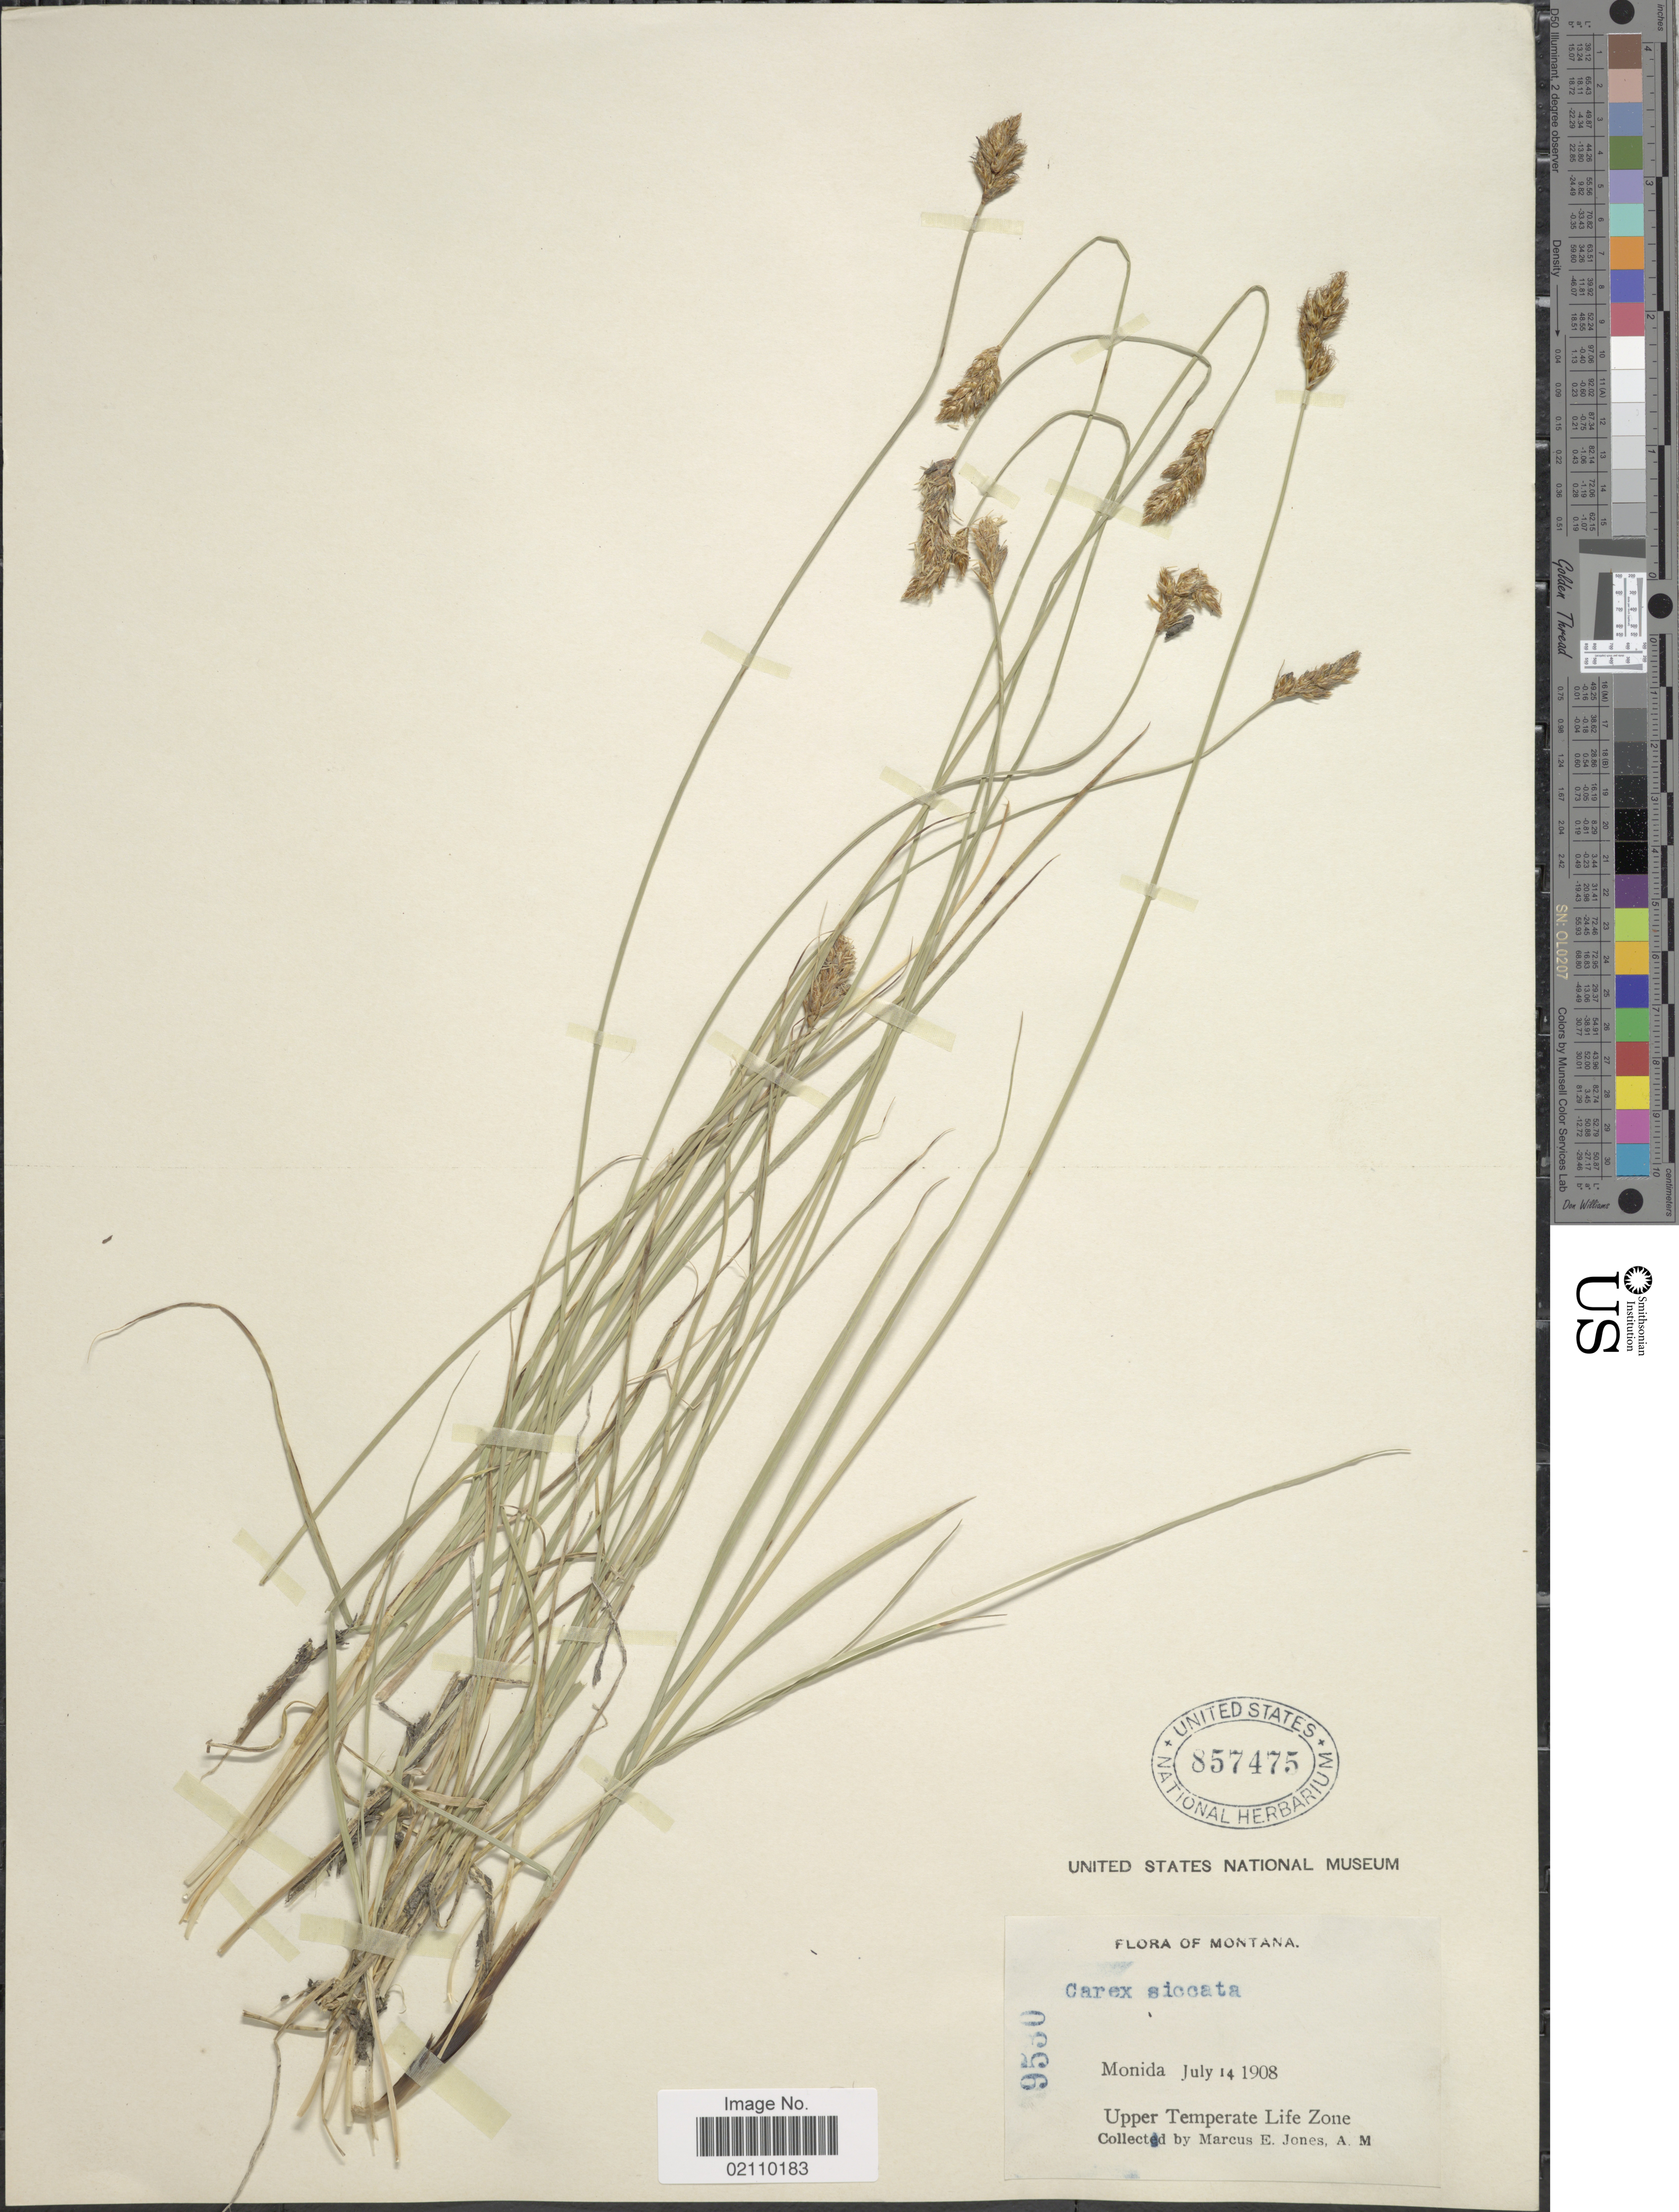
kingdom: Plantae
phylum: Tracheophyta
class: Liliopsida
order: Poales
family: Cyperaceae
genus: Carex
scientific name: Carex foenea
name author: Willd.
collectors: M. E. Jones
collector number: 9530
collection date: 1908-07-14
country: United States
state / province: Montana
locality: Monida, Upper Temperate Life Zone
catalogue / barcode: US 857475